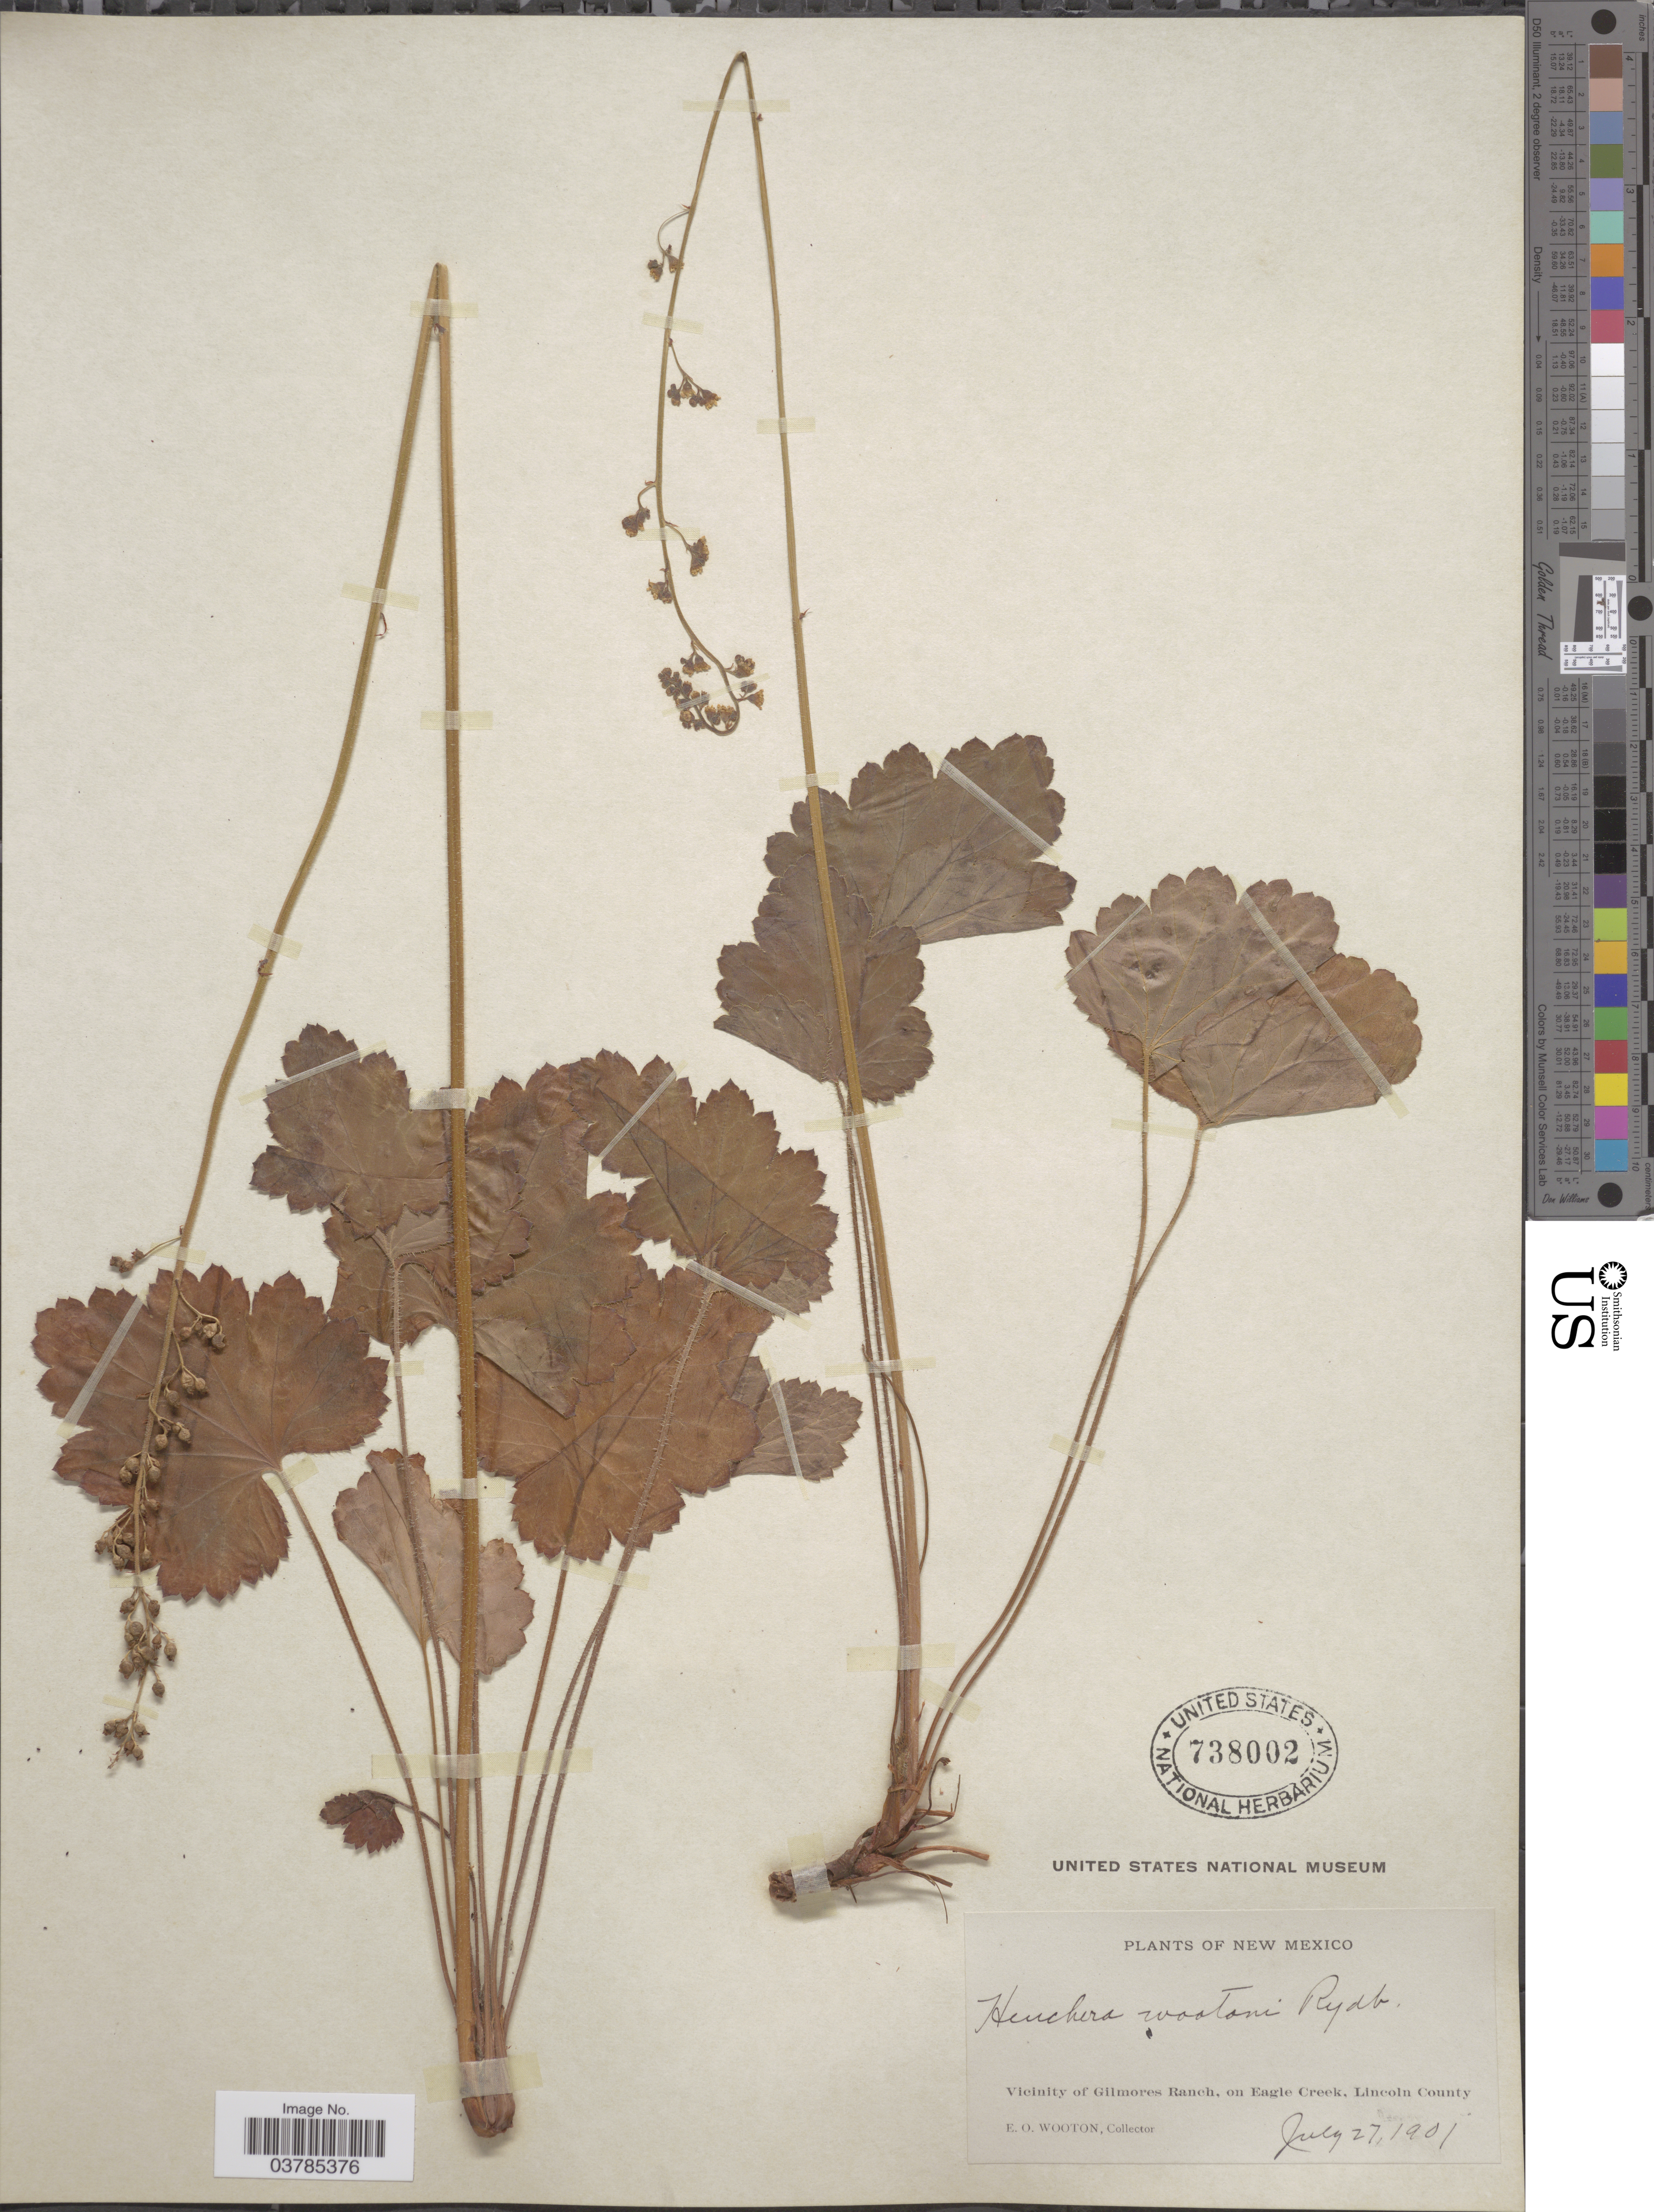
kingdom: Plantae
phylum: Tracheophyta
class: Magnoliopsida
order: Saxifragales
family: Saxifragaceae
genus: Heuchera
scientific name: Heuchera wootonii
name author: Rydb.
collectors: E. O. Wooton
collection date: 1901-07-27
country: United States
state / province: New Mexico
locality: Vicinity of Gilmores Ranch, on Eagle Creek, Lincoln County.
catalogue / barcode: US 738002